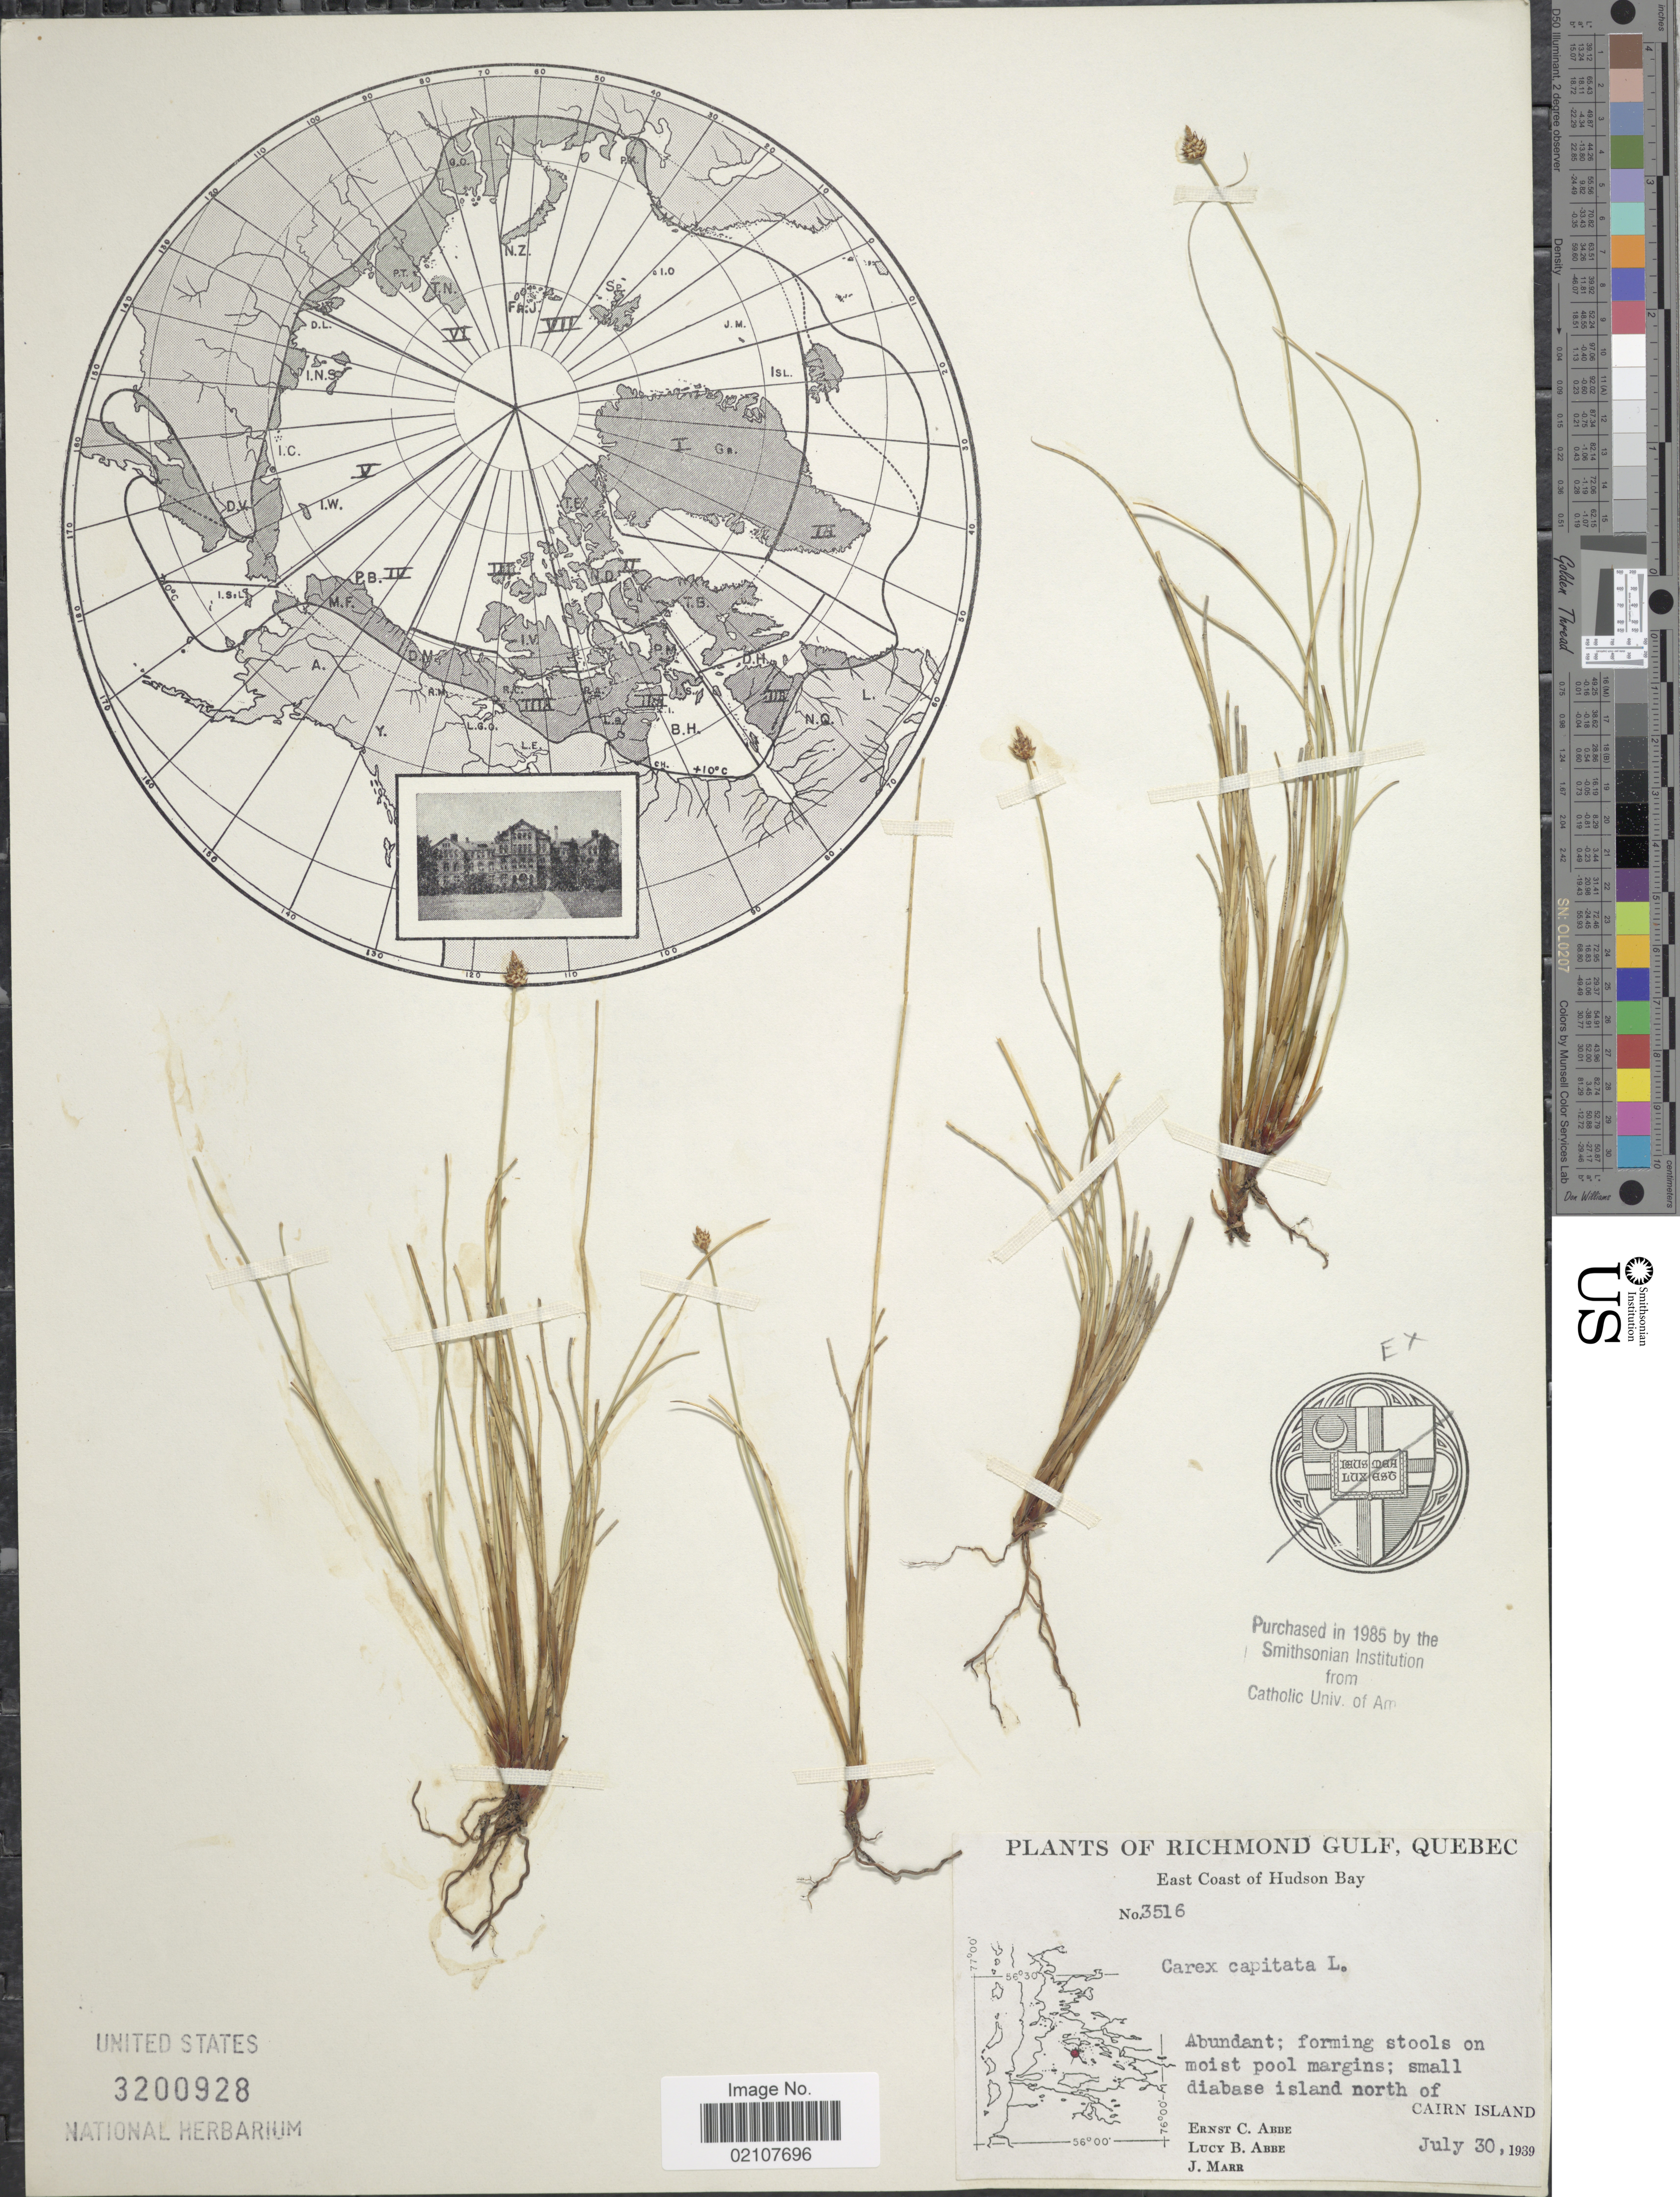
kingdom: Plantae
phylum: Tracheophyta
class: Liliopsida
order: Poales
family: Cyperaceae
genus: Carex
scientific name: Carex capitata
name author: L.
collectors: E. C. Abbe, L. B. Abbe & J. Marr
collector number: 3516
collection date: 1939-07-30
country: Canada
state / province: Quebec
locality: Richmond Gulf, Quebec. small diabase island north of Cairn Island. East Coast of Hudson Bay.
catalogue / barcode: US 3200928